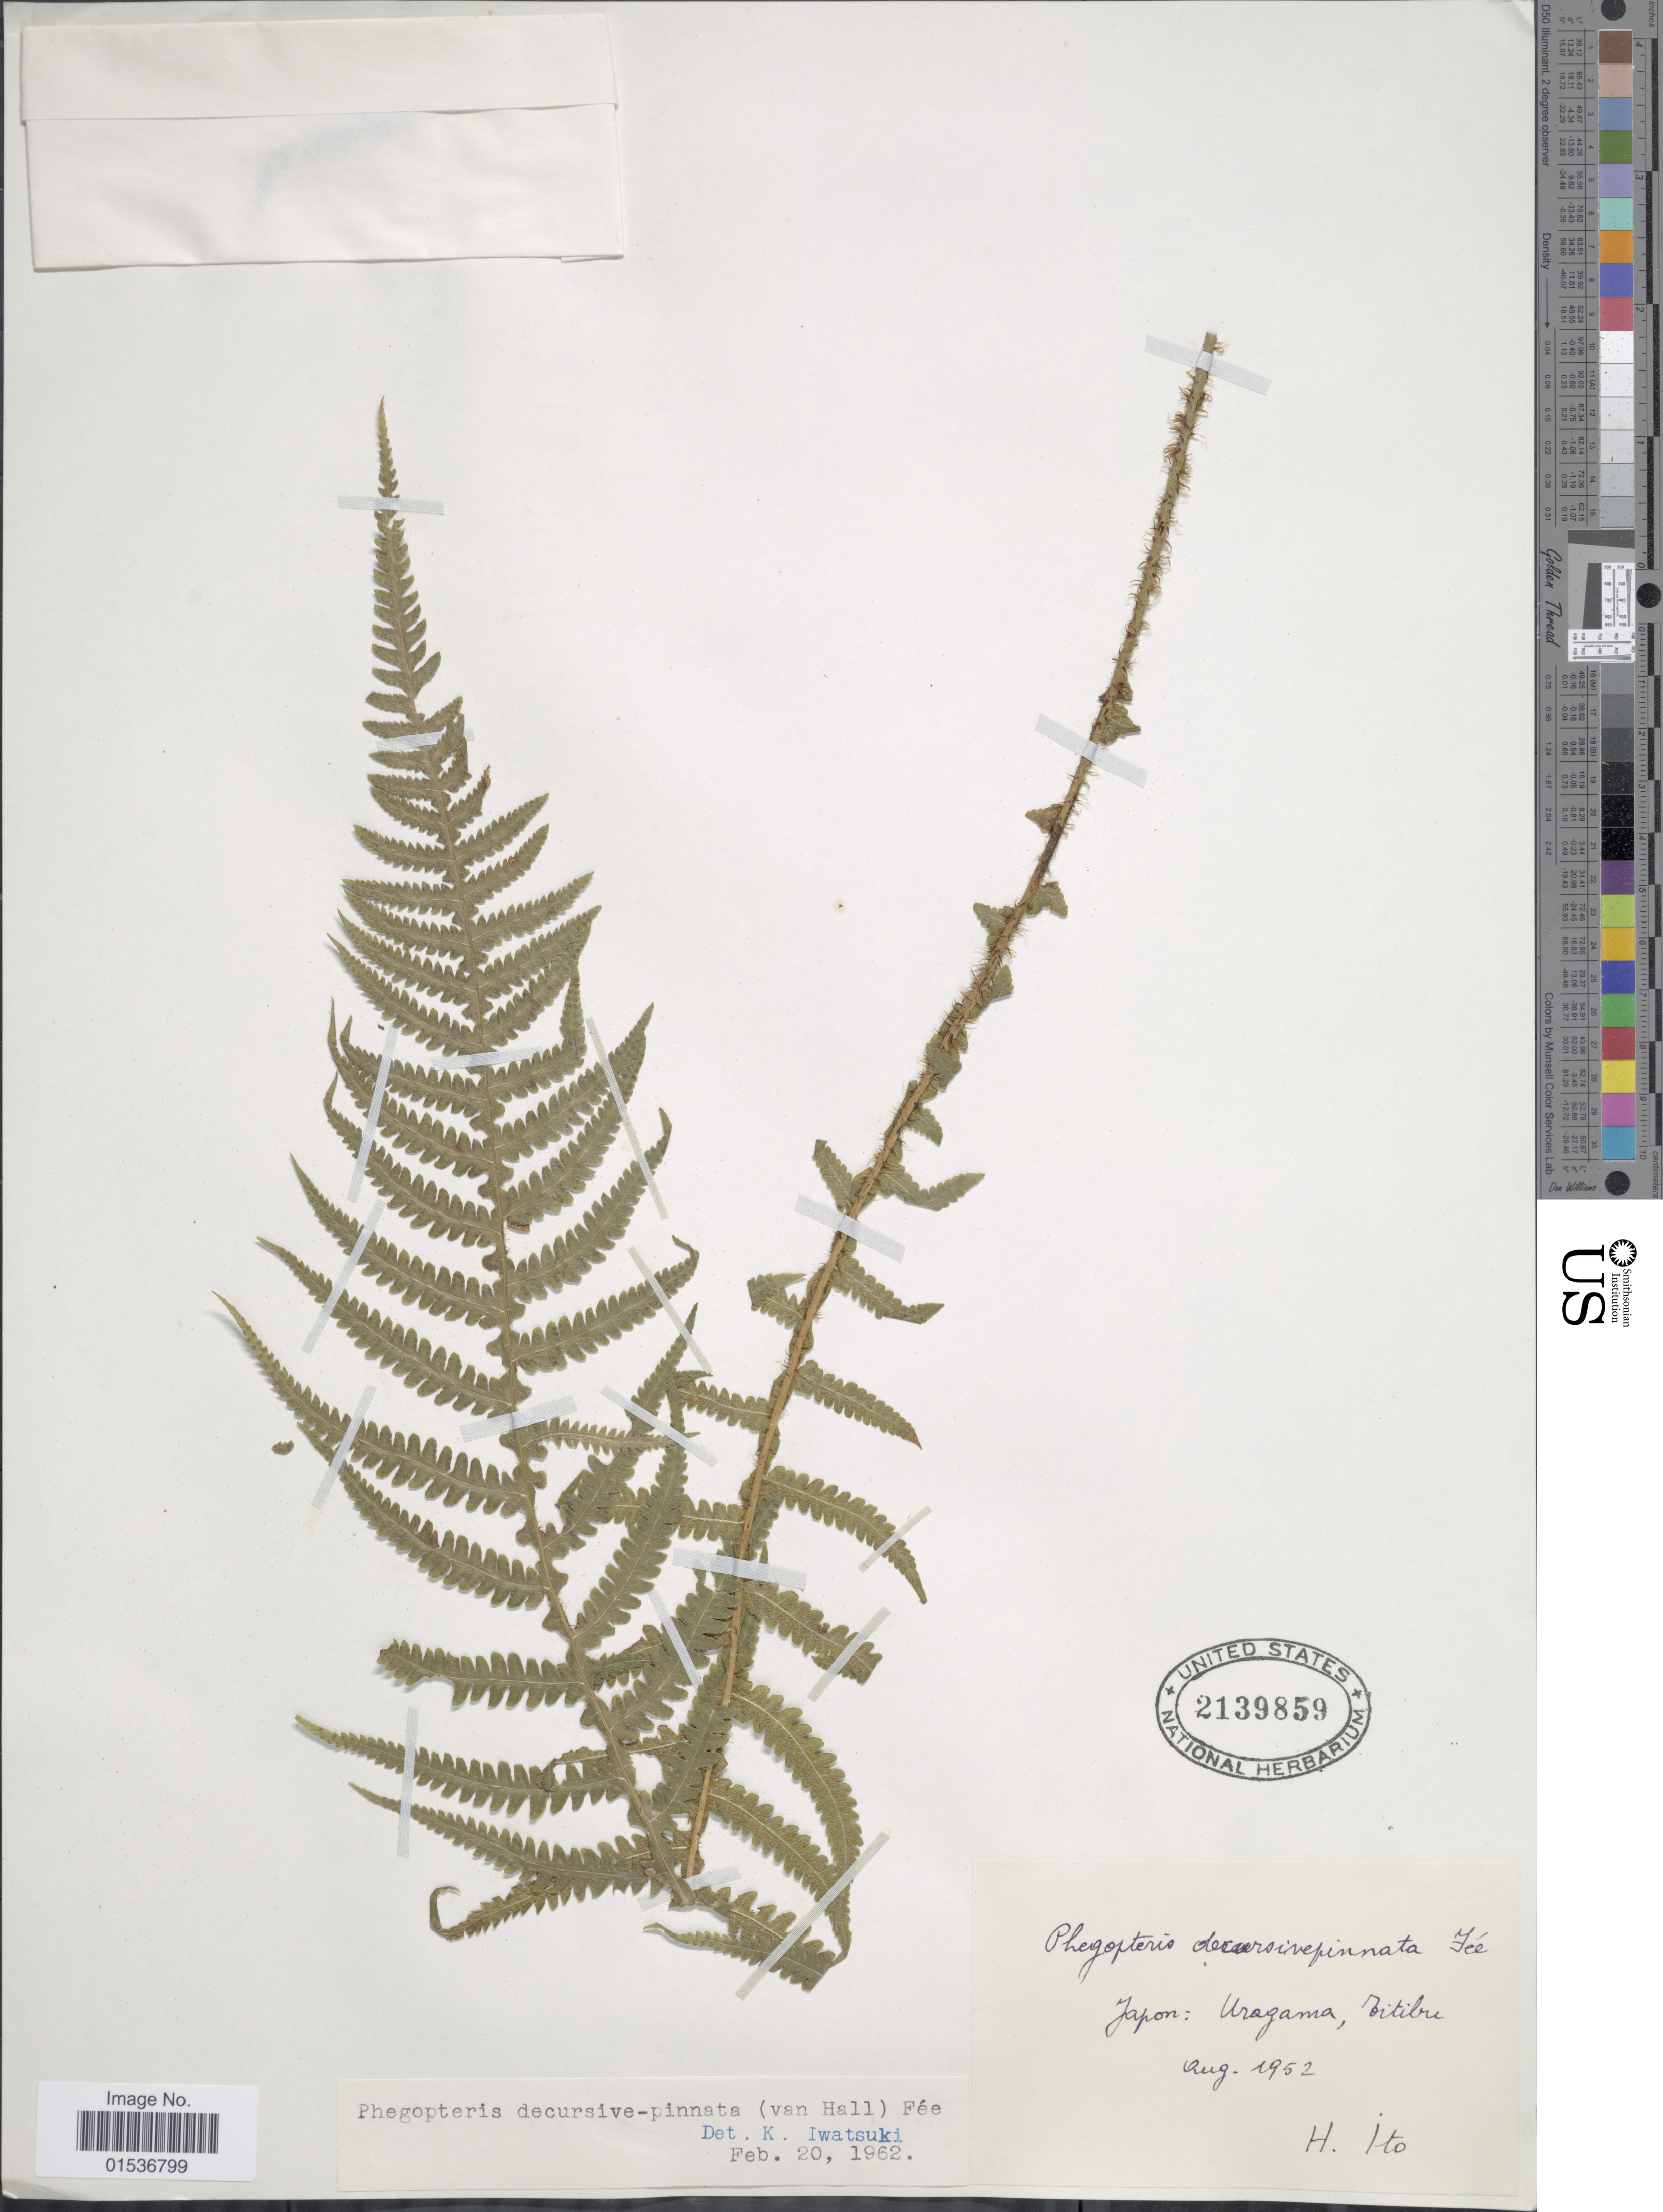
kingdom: Plantae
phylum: Tracheophyta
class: Polypodiopsida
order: Polypodiales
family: Thelypteridaceae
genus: Phegopteris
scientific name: Phegopteris decursivepinnata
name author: (H.C. Hall) Fée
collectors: H. Itô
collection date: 1952-08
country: Japan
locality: Japan: Uragama, Titibu.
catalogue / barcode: US 2139859